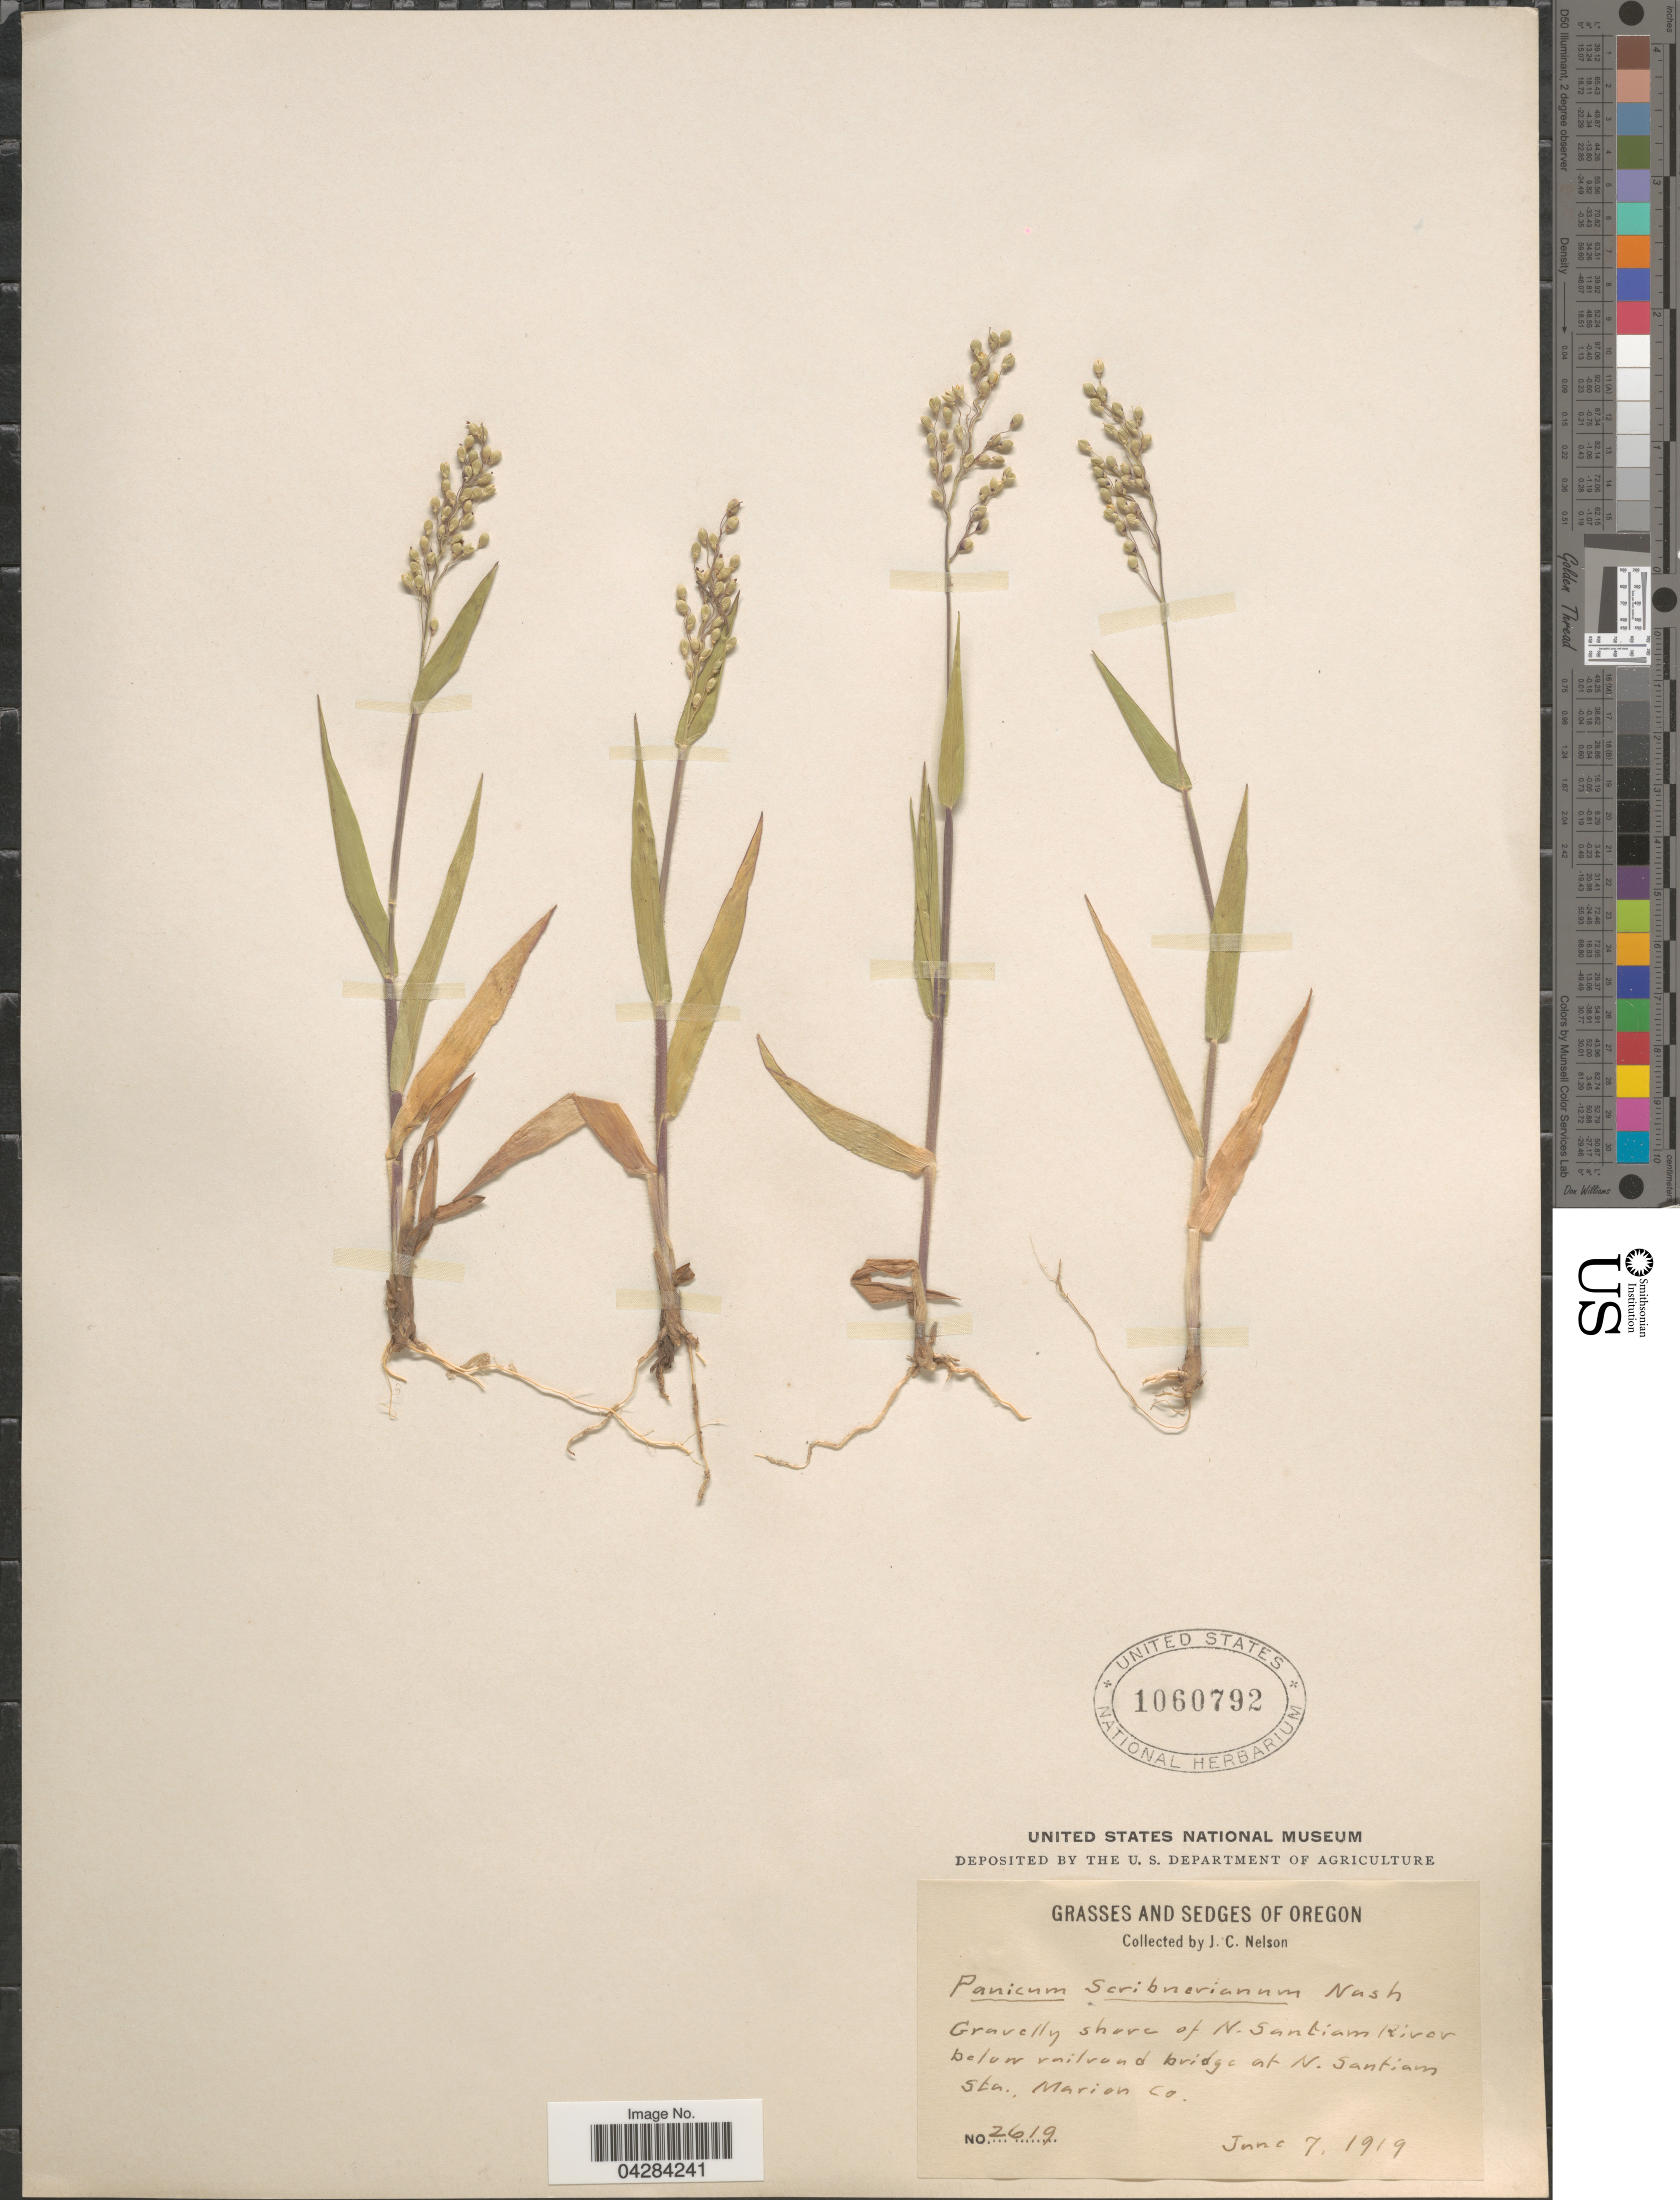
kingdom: Plantae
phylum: Tracheophyta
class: Liliopsida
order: Poales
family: Poaceae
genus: Dichanthelium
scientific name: Dichanthelium oligosanthes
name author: (Schult.) Gould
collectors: J. C. Nelson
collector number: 2619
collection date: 1919-06-07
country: United States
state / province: Oregon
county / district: Marion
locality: Gravelly shore of N. Santiam River below railroad bridge at N. Santiam Sta., Marion Co.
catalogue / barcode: US 1060792